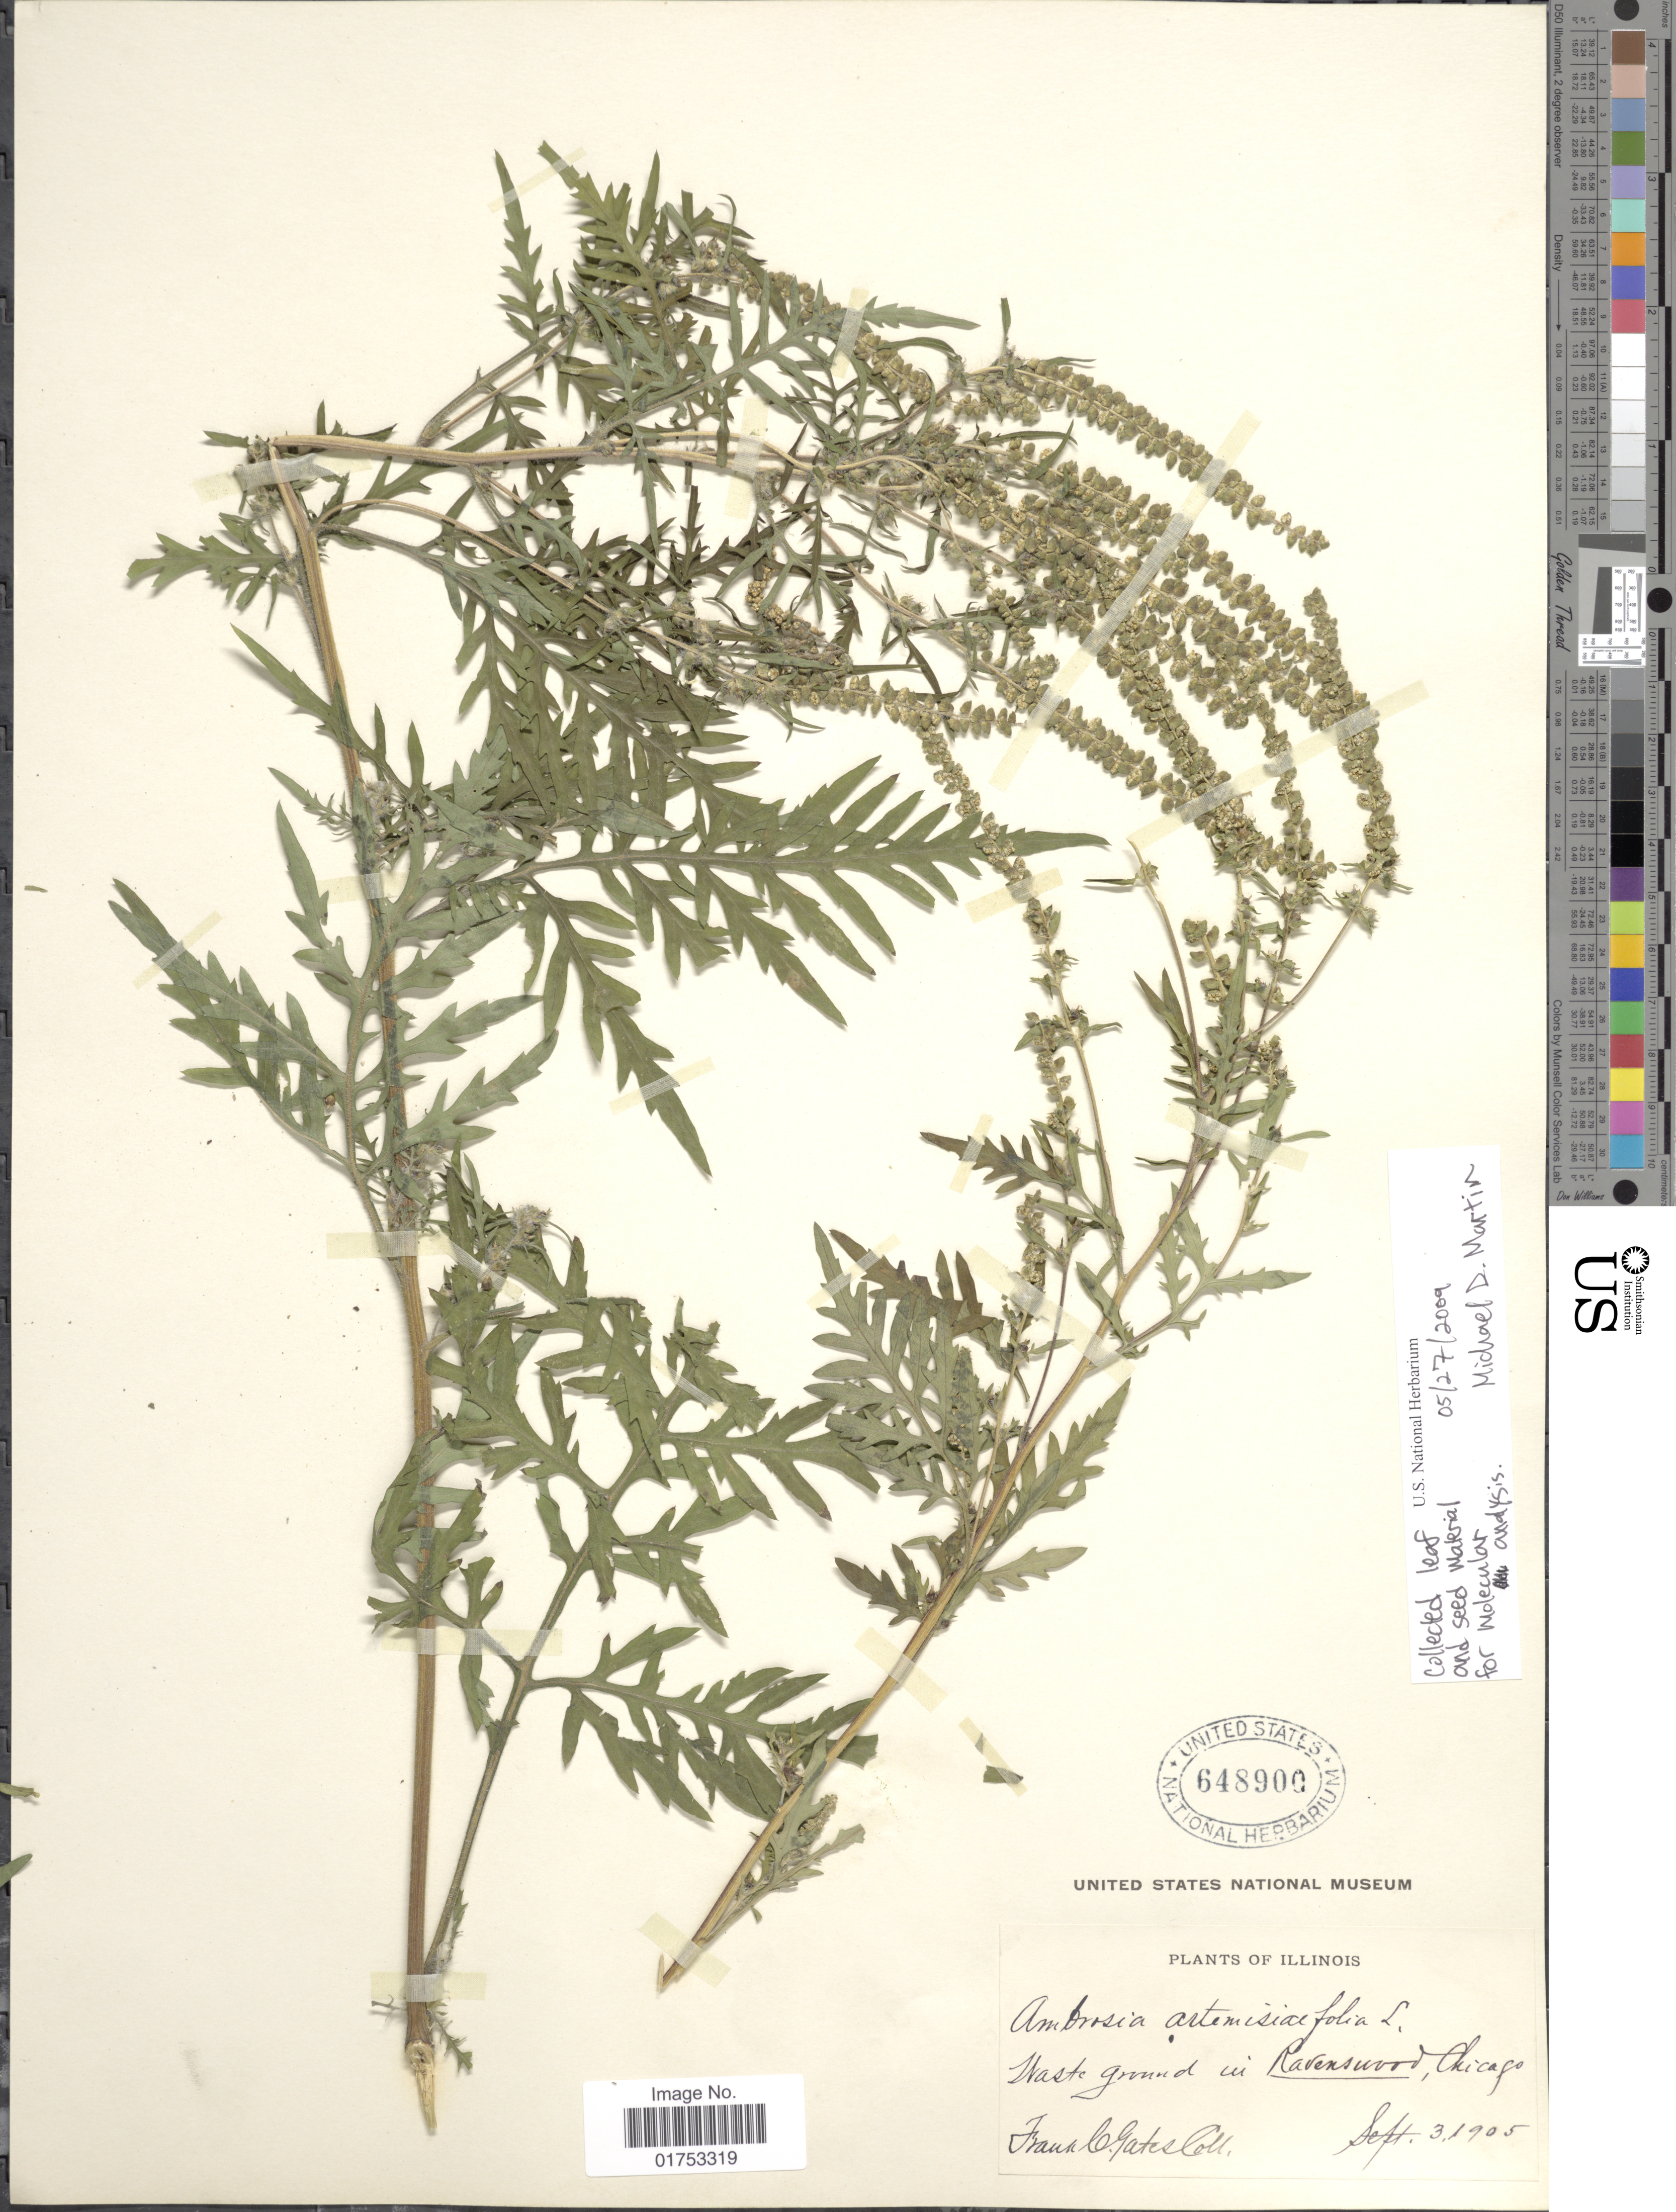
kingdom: Plantae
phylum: Tracheophyta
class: Magnoliopsida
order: Asterales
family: Asteraceae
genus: Ambrosia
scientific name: Ambrosia artemisiifolia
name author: L.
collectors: F. C. Gates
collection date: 1905-09-03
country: United States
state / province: Illinois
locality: Ravenswood, Chicago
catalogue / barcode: US 648900